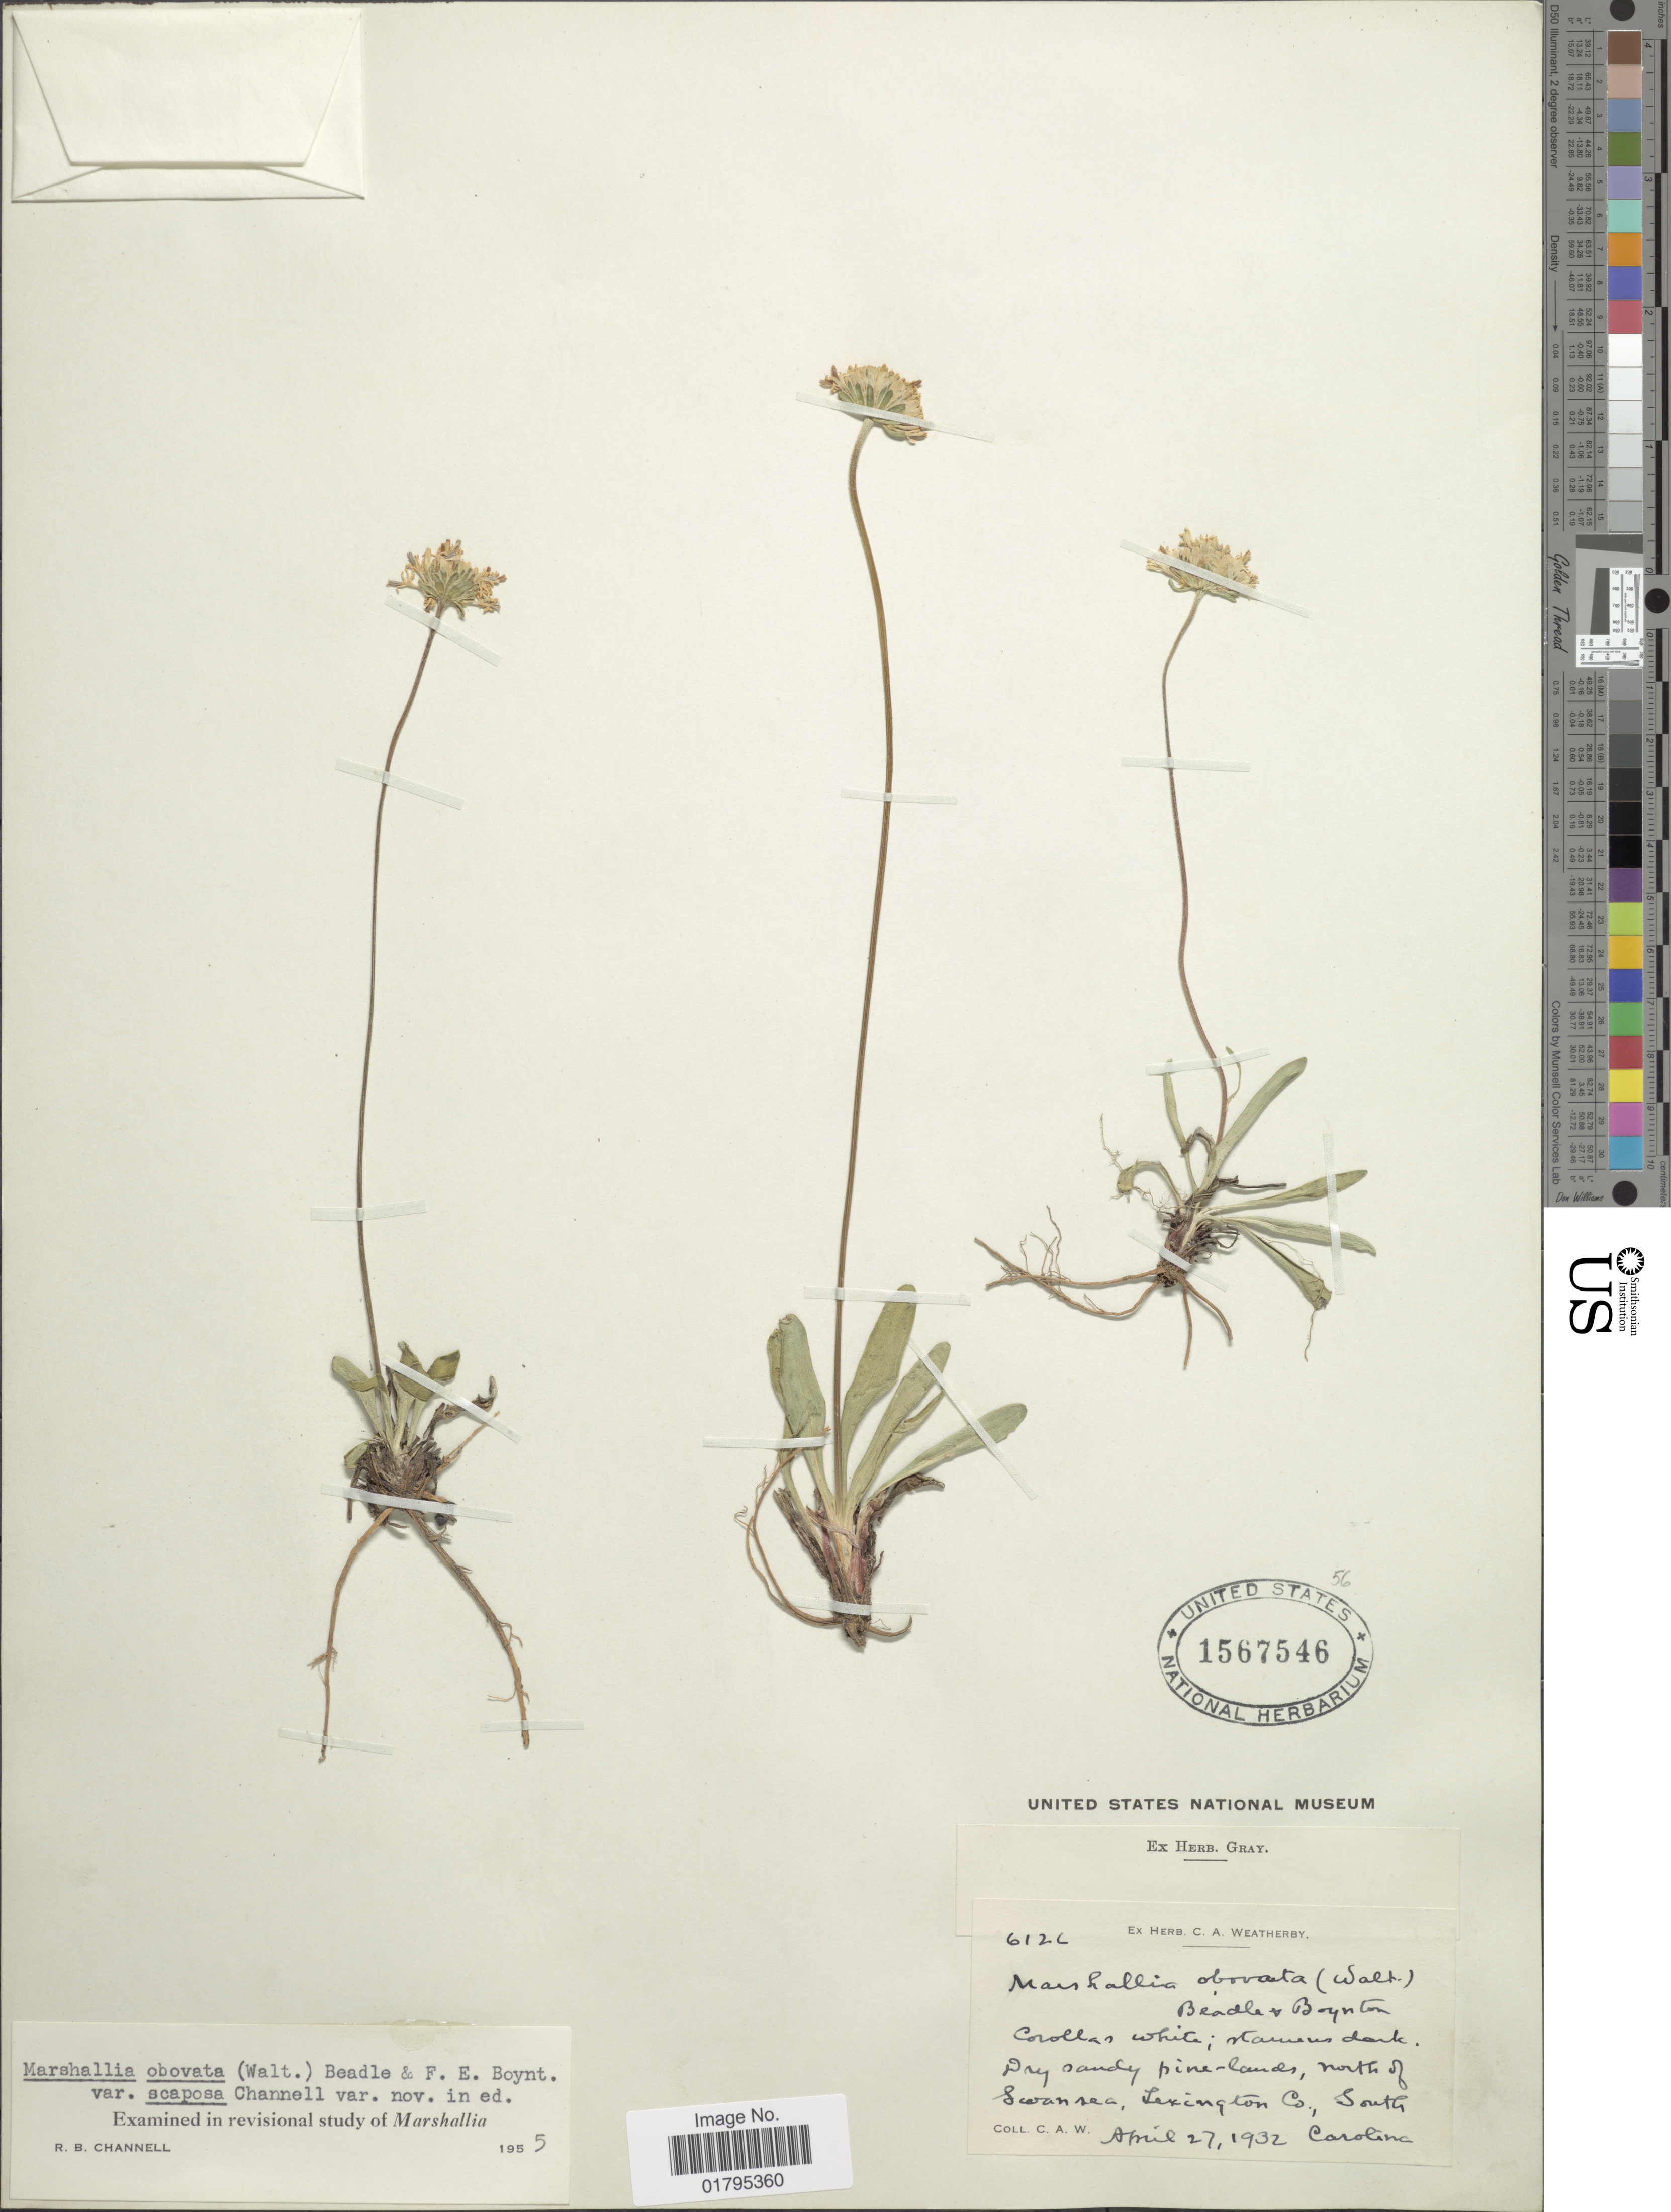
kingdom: Plantae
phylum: Tracheophyta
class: Magnoliopsida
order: Asterales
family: Asteraceae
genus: Marshallia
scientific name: Marshallia obovata var. scaposa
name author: Channell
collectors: C. A. Weatherby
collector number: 6126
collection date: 1932-04-27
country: United States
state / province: South Carolina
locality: Dry sandy pine-lands North of Swansea , Lexington Co., South Carolina.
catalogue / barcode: US 1567546